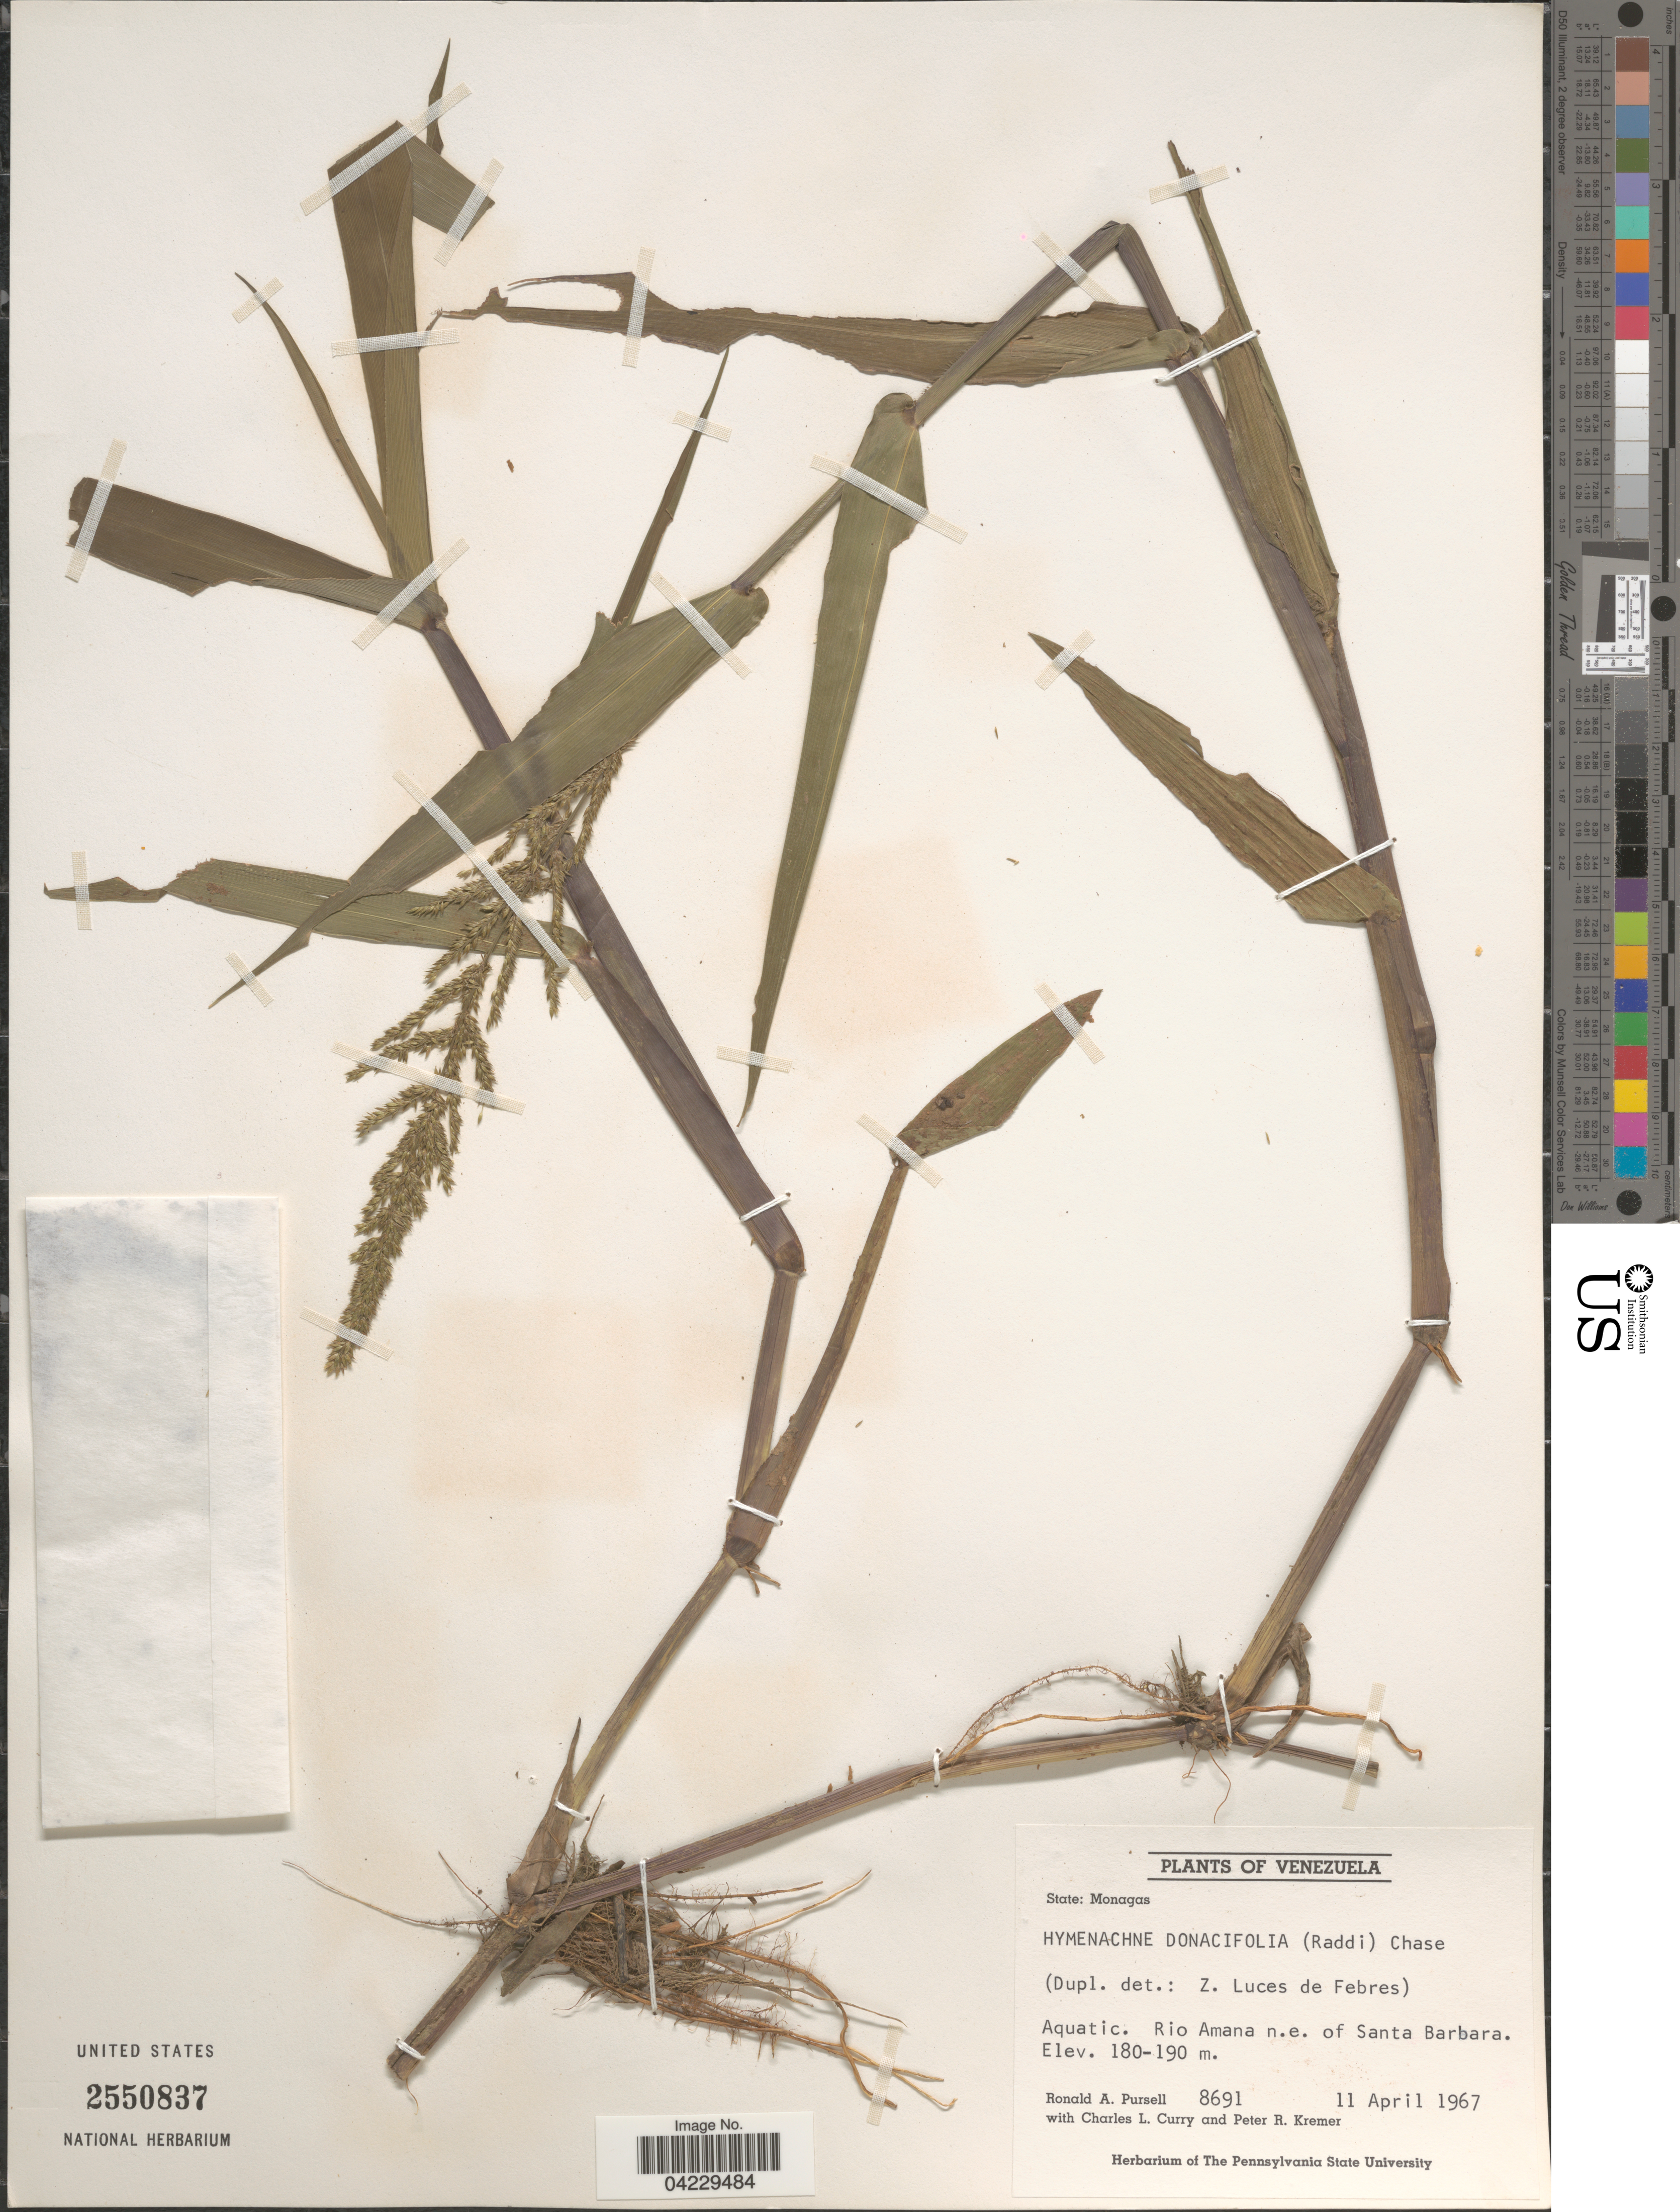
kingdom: Plantae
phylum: Tracheophyta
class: Liliopsida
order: Poales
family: Poaceae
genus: Hymenachne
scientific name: Hymenachne donacifolia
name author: (Raddi) Chase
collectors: R. A. Pursell, C. L. Curry & P. Kremer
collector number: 8691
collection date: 1967-04-11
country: Venezuela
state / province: Monagas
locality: Aquatic. Rio Amana n.e. of Santa Barbara.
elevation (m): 180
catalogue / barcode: US 2550837